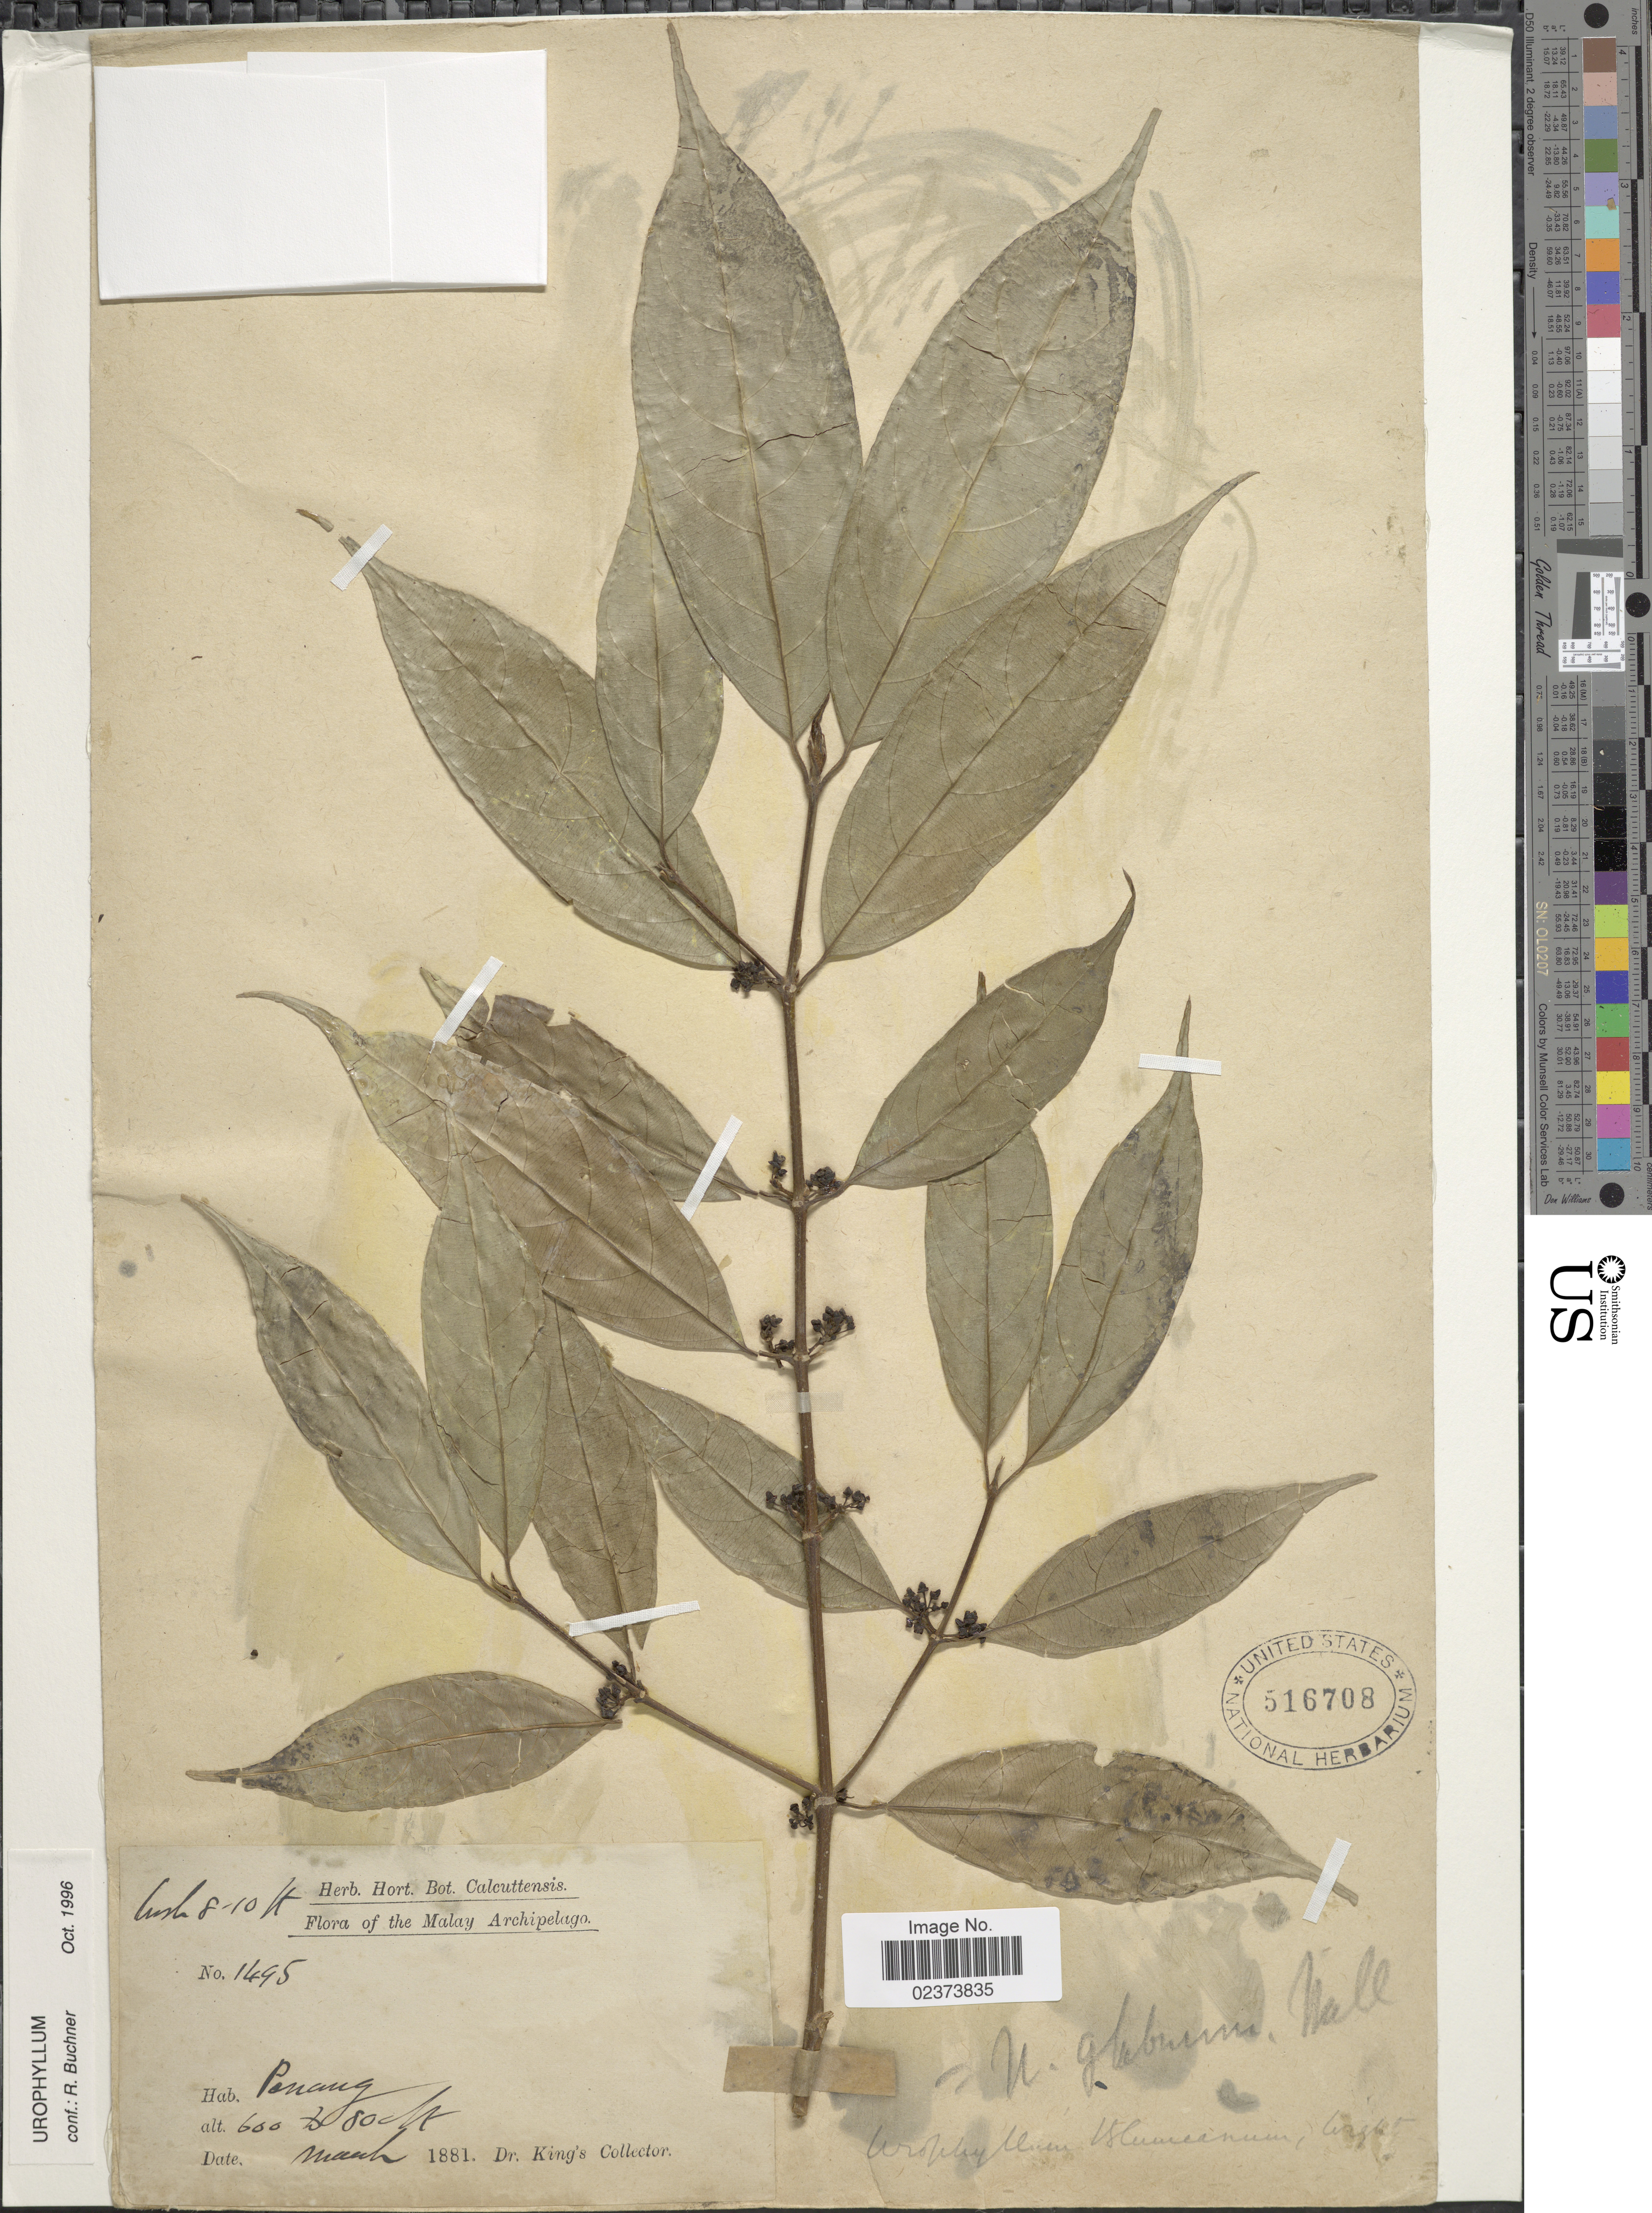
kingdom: Plantae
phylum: Tracheophyta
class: Magnoliopsida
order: Gentianales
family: Rubiaceae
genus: Urophyllum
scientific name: Urophyllum glabrum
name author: Wall.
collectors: Dr. King's collector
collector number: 1495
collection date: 1881-03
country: Malaysia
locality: The Malay Archipelago, Penang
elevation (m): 183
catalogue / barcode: US 516708